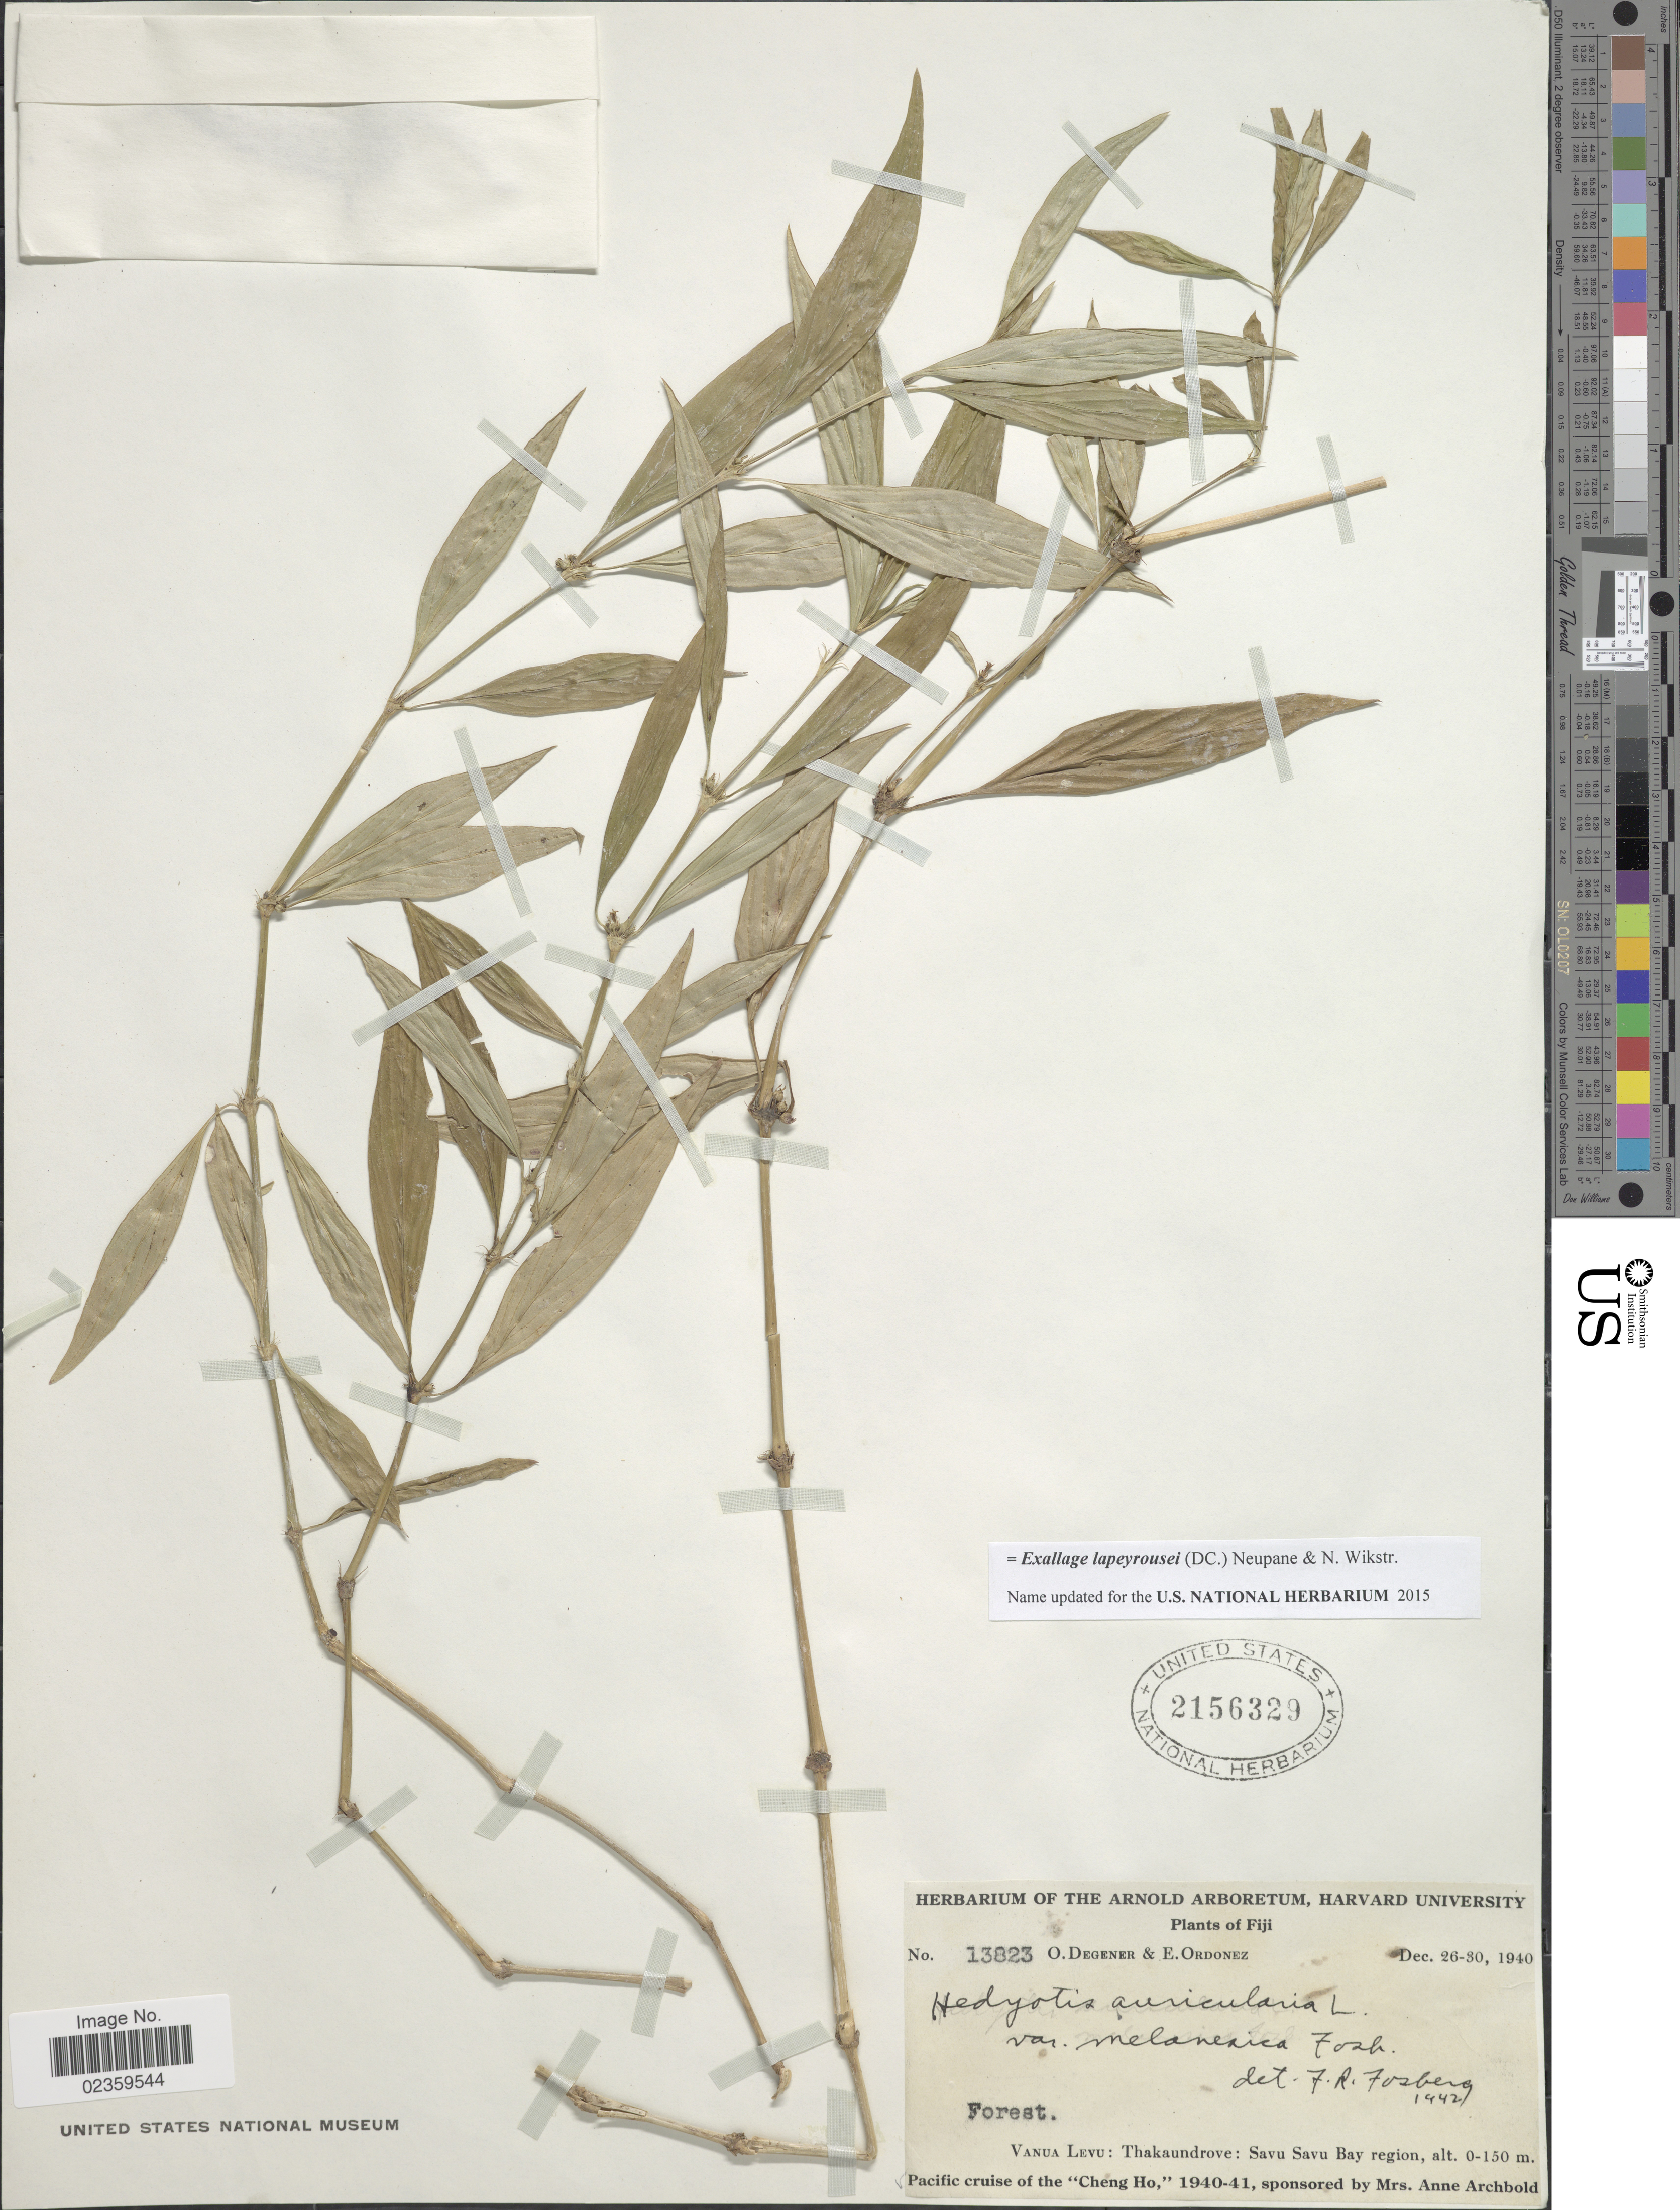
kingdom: Plantae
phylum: Tracheophyta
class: Magnoliopsida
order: Gentianales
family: Rubiaceae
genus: Exallage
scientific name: Exallage lapeyrousei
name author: (DC.) Neupane & N. Wikstr.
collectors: O. Degener & E. Ordonez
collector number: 13823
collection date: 1940-12-26/1940-12-30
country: Fiji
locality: Vanua Levu: Thakaundrove: Savu Savu Bay region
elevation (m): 0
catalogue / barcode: US 2156329